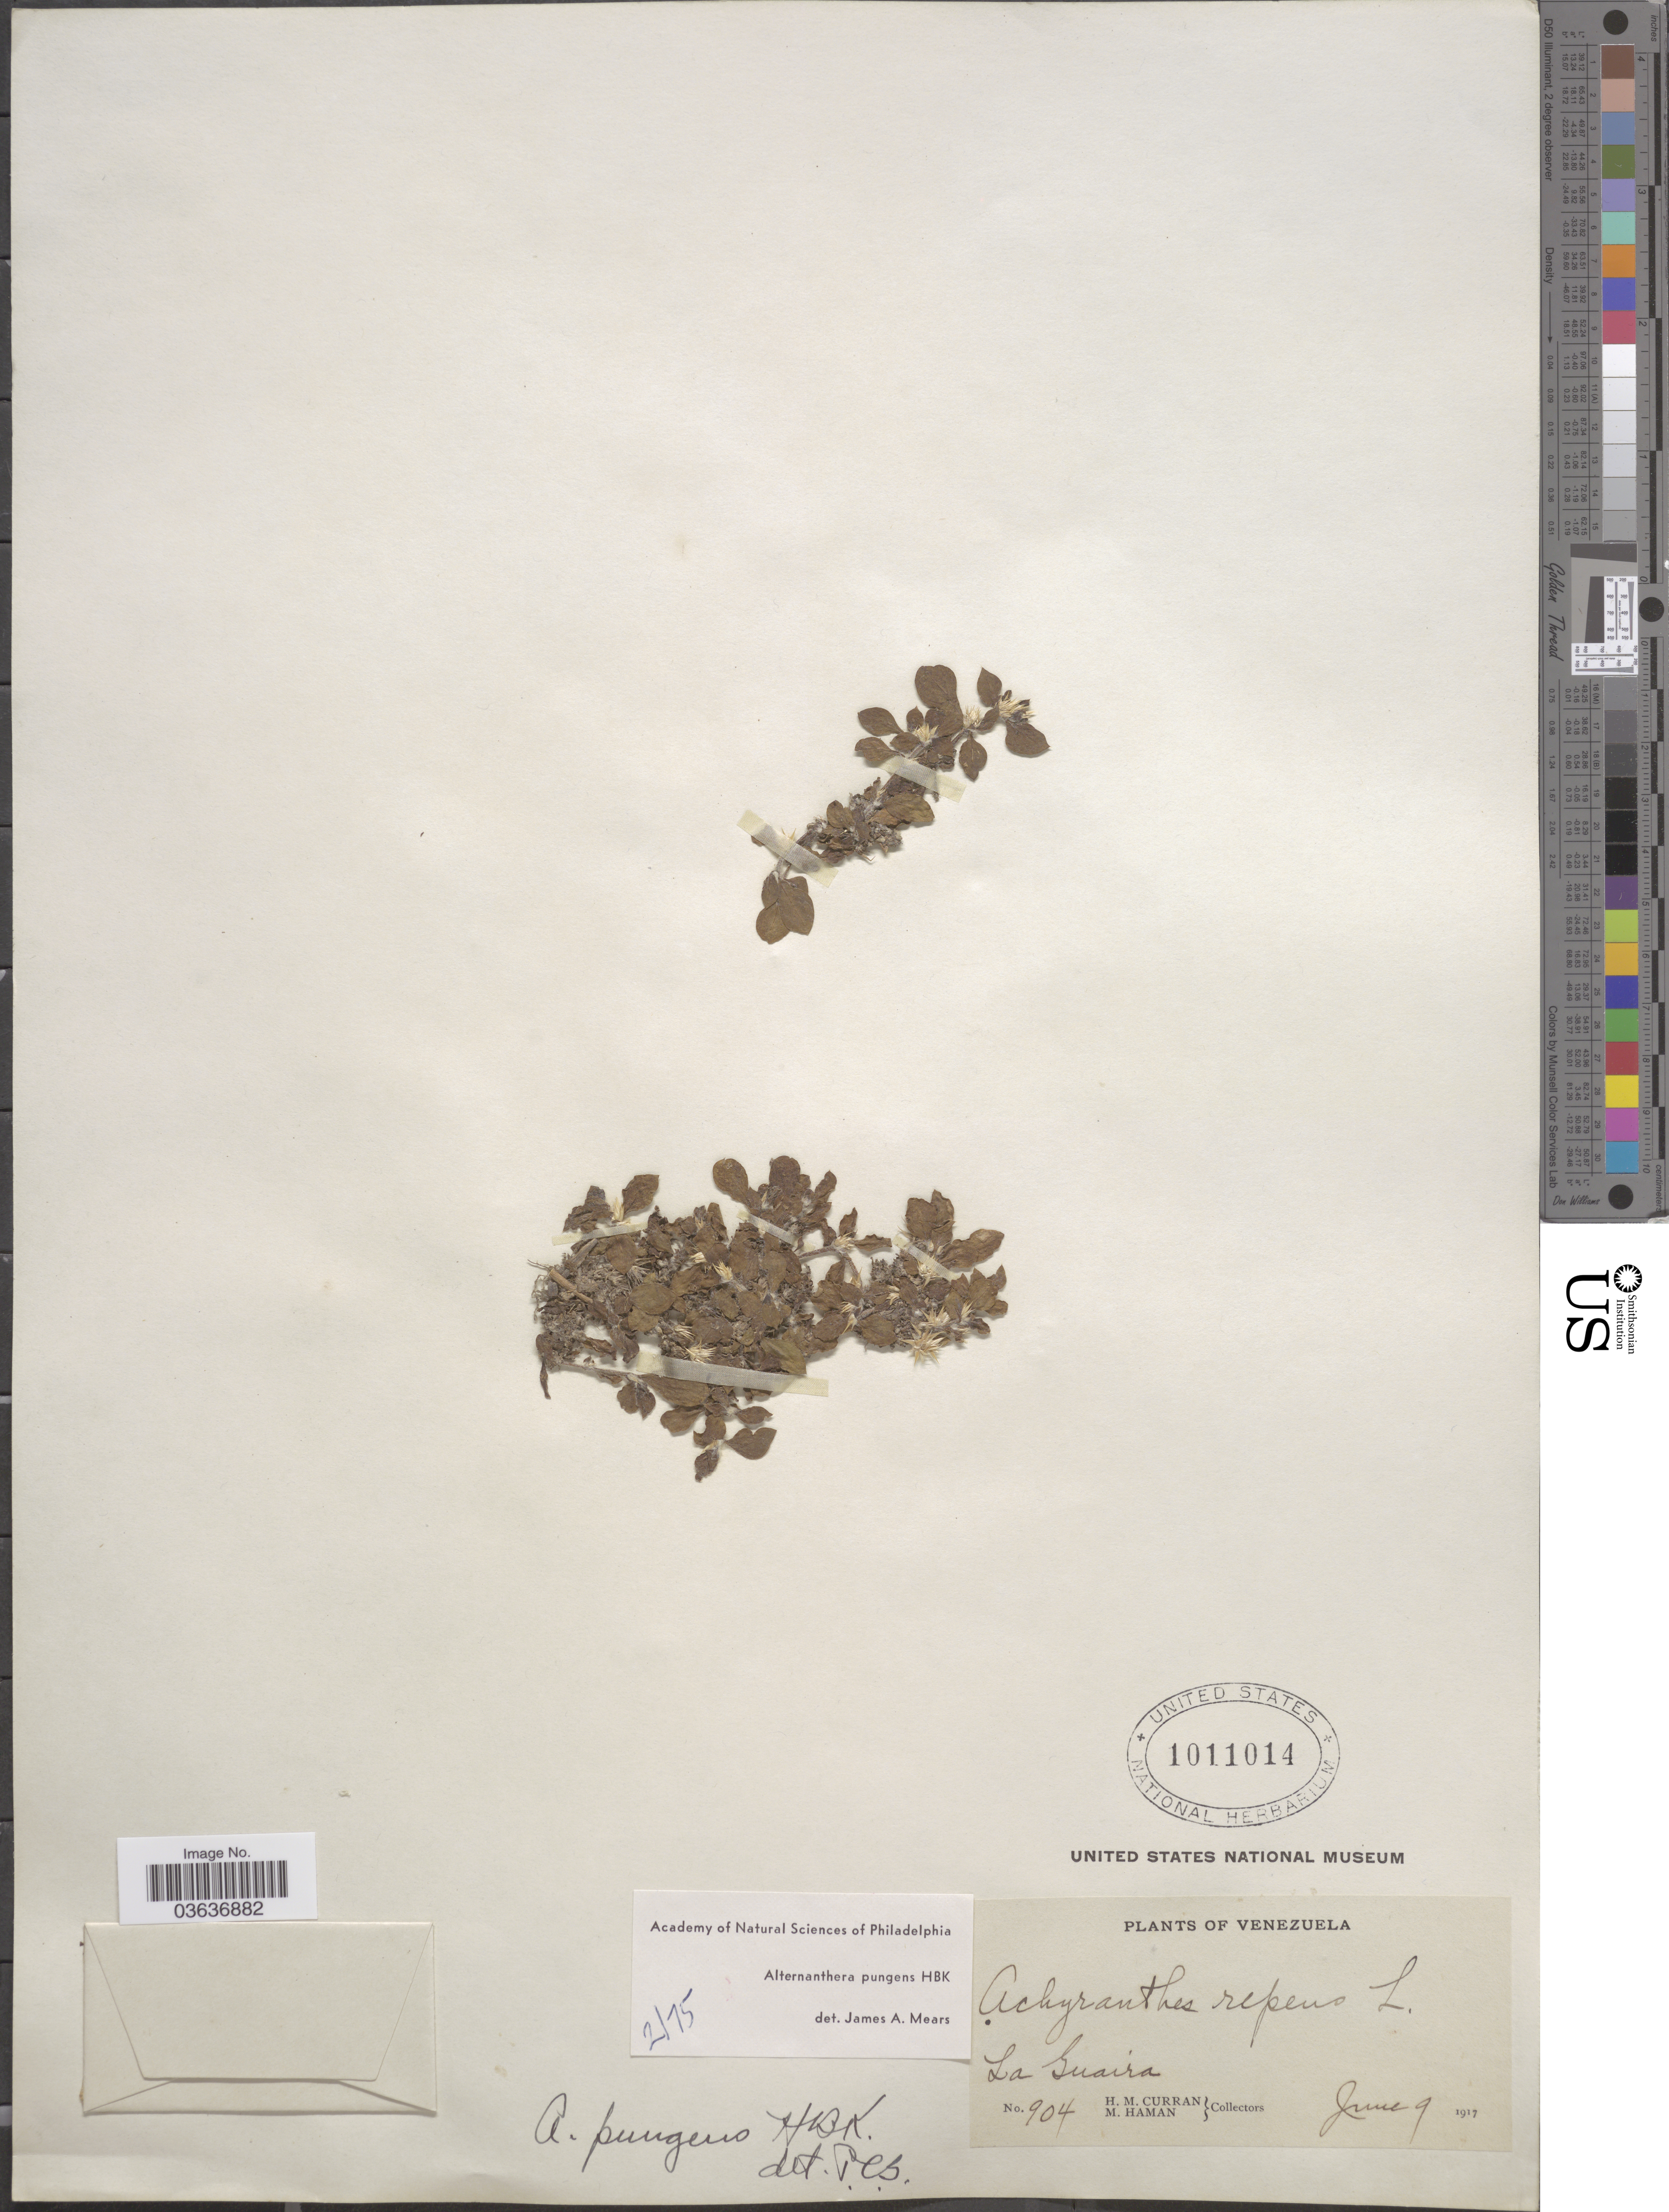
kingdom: Plantae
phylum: Tracheophyta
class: Magnoliopsida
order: Caryophyllales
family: Amaranthaceae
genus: Alternanthera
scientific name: Alternanthera pungens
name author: Kunth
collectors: H. M. Curran & M. Haman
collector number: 904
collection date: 1917-06-09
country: Venezuela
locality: La Guaira.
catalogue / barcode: US 1011014